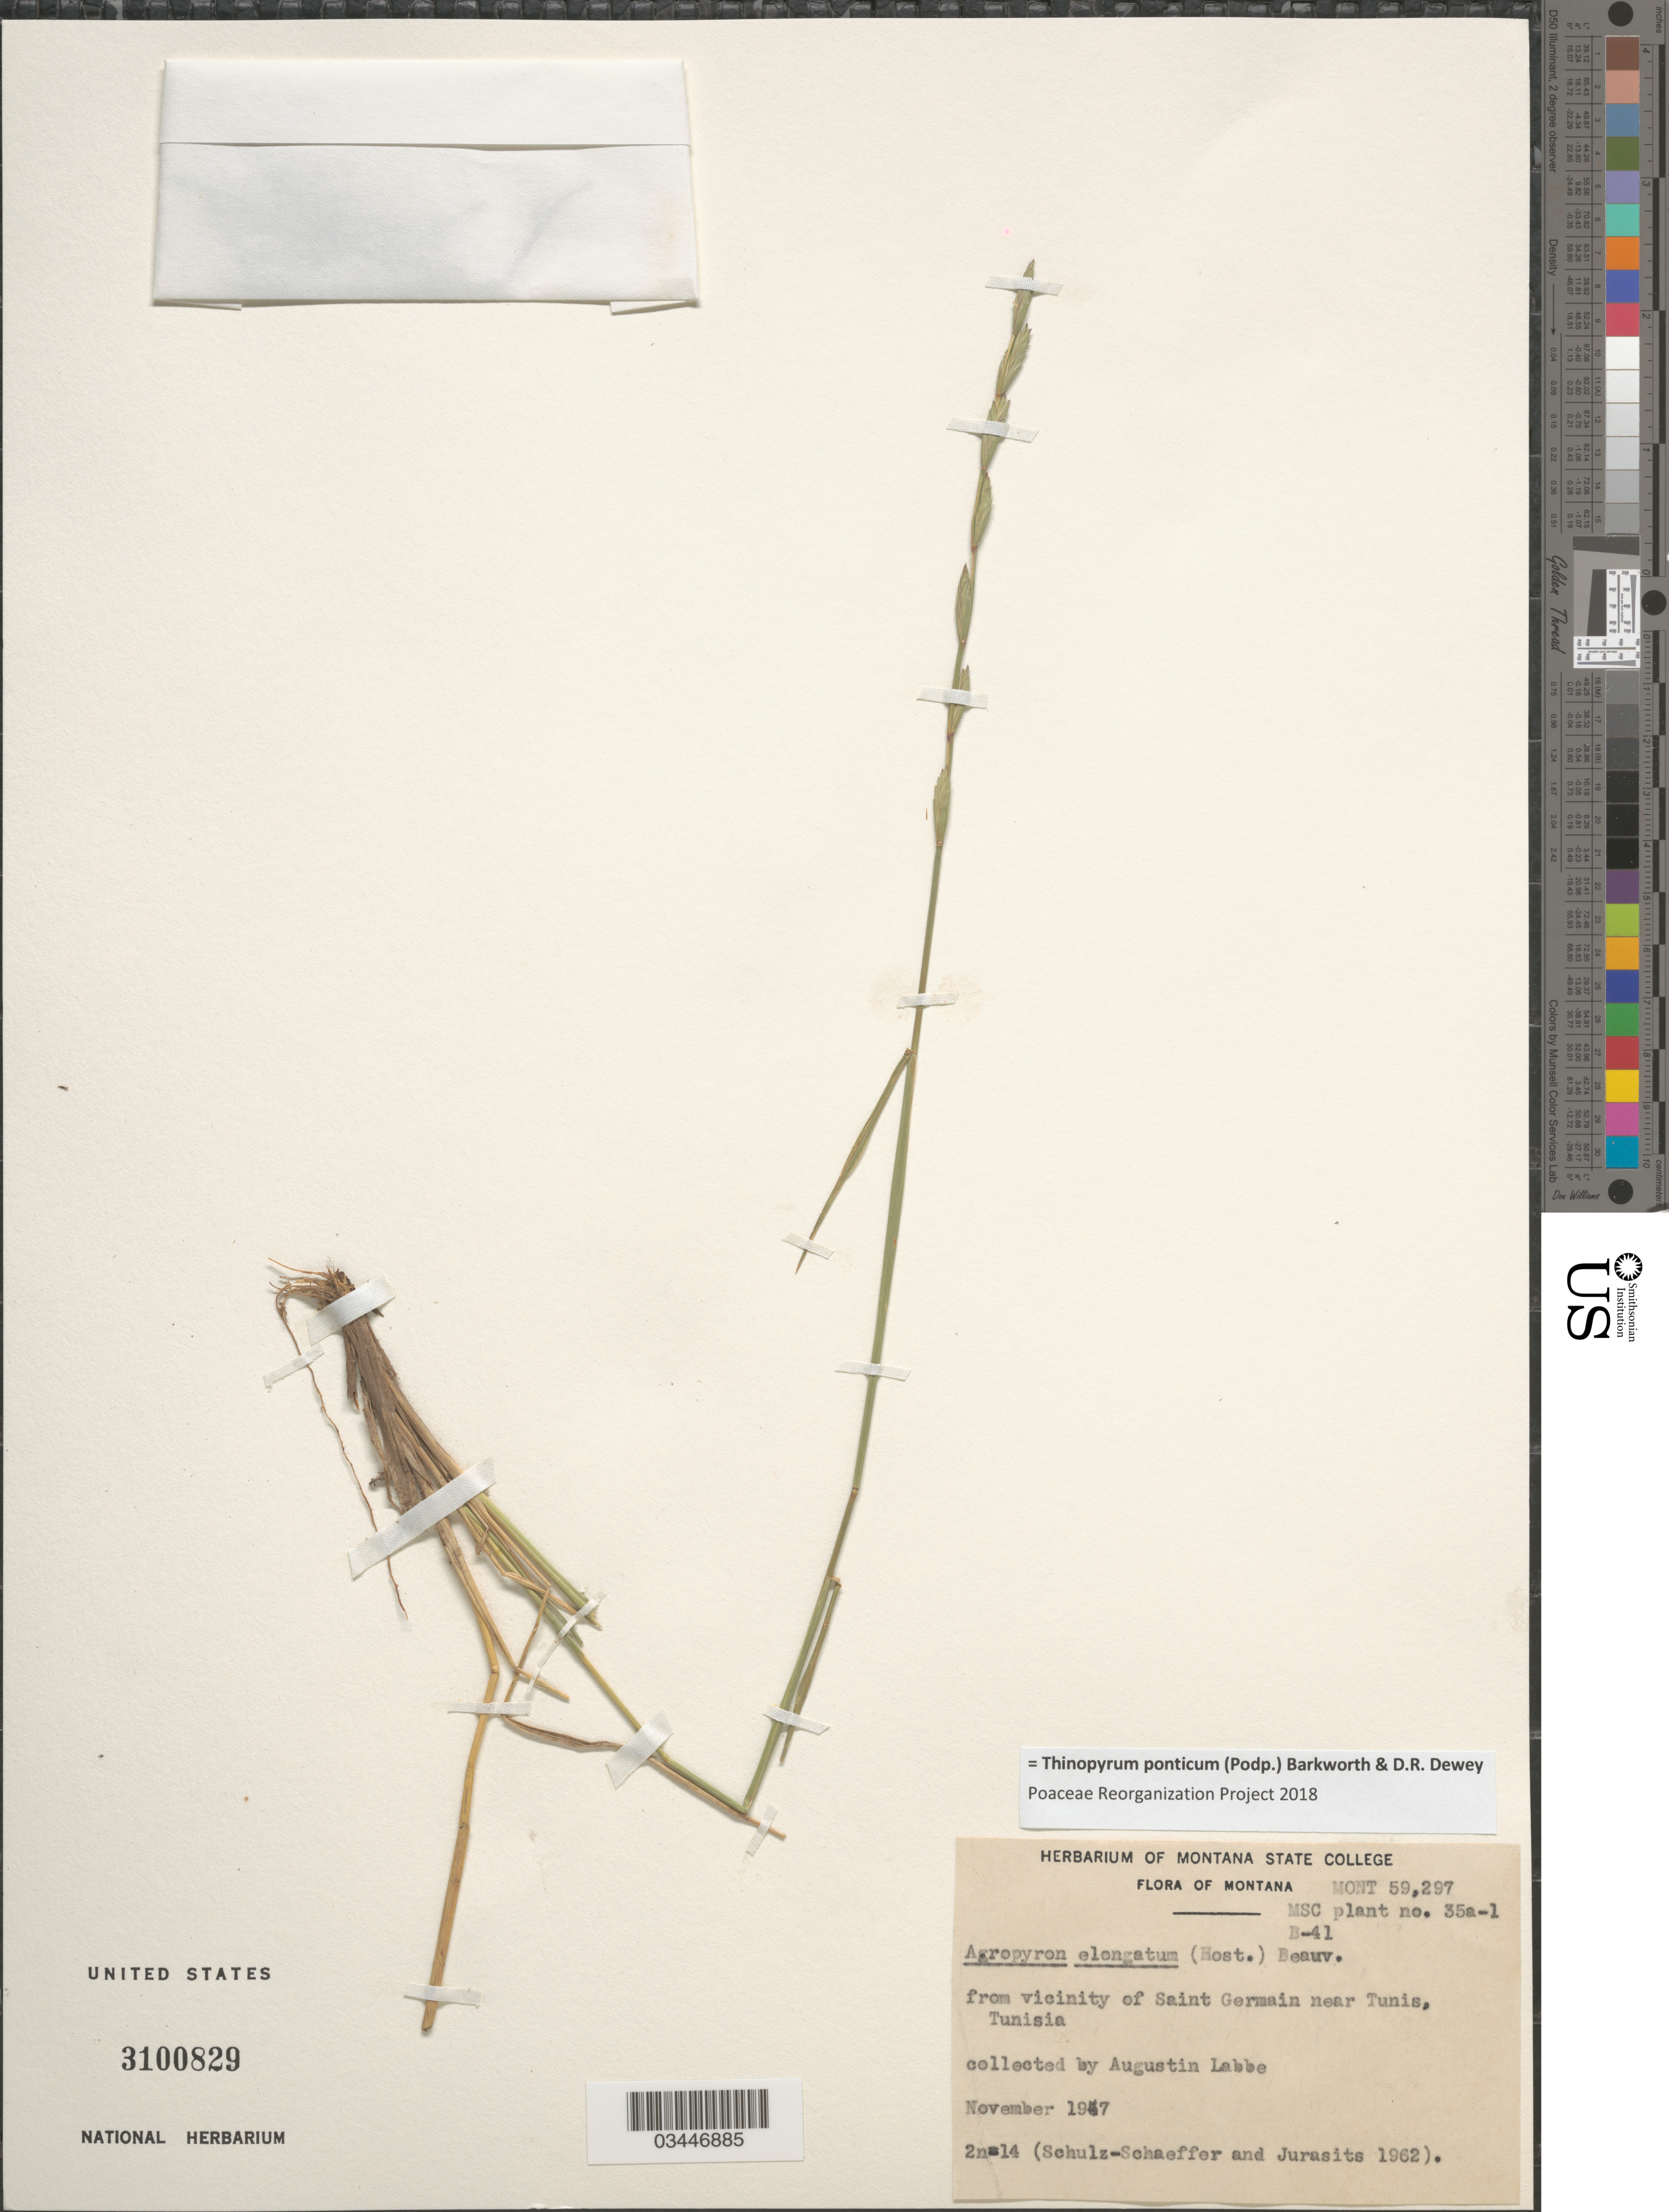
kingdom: Plantae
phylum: Tracheophyta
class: Liliopsida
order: Poales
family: Poaceae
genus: Thinopyrum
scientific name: Thinopyrum ponticum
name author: (Podp.) Barkworth & Dewey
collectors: A. Labbe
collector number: Mont 59297/35a-1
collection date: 1962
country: United States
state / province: Montana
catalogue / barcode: US 3100829